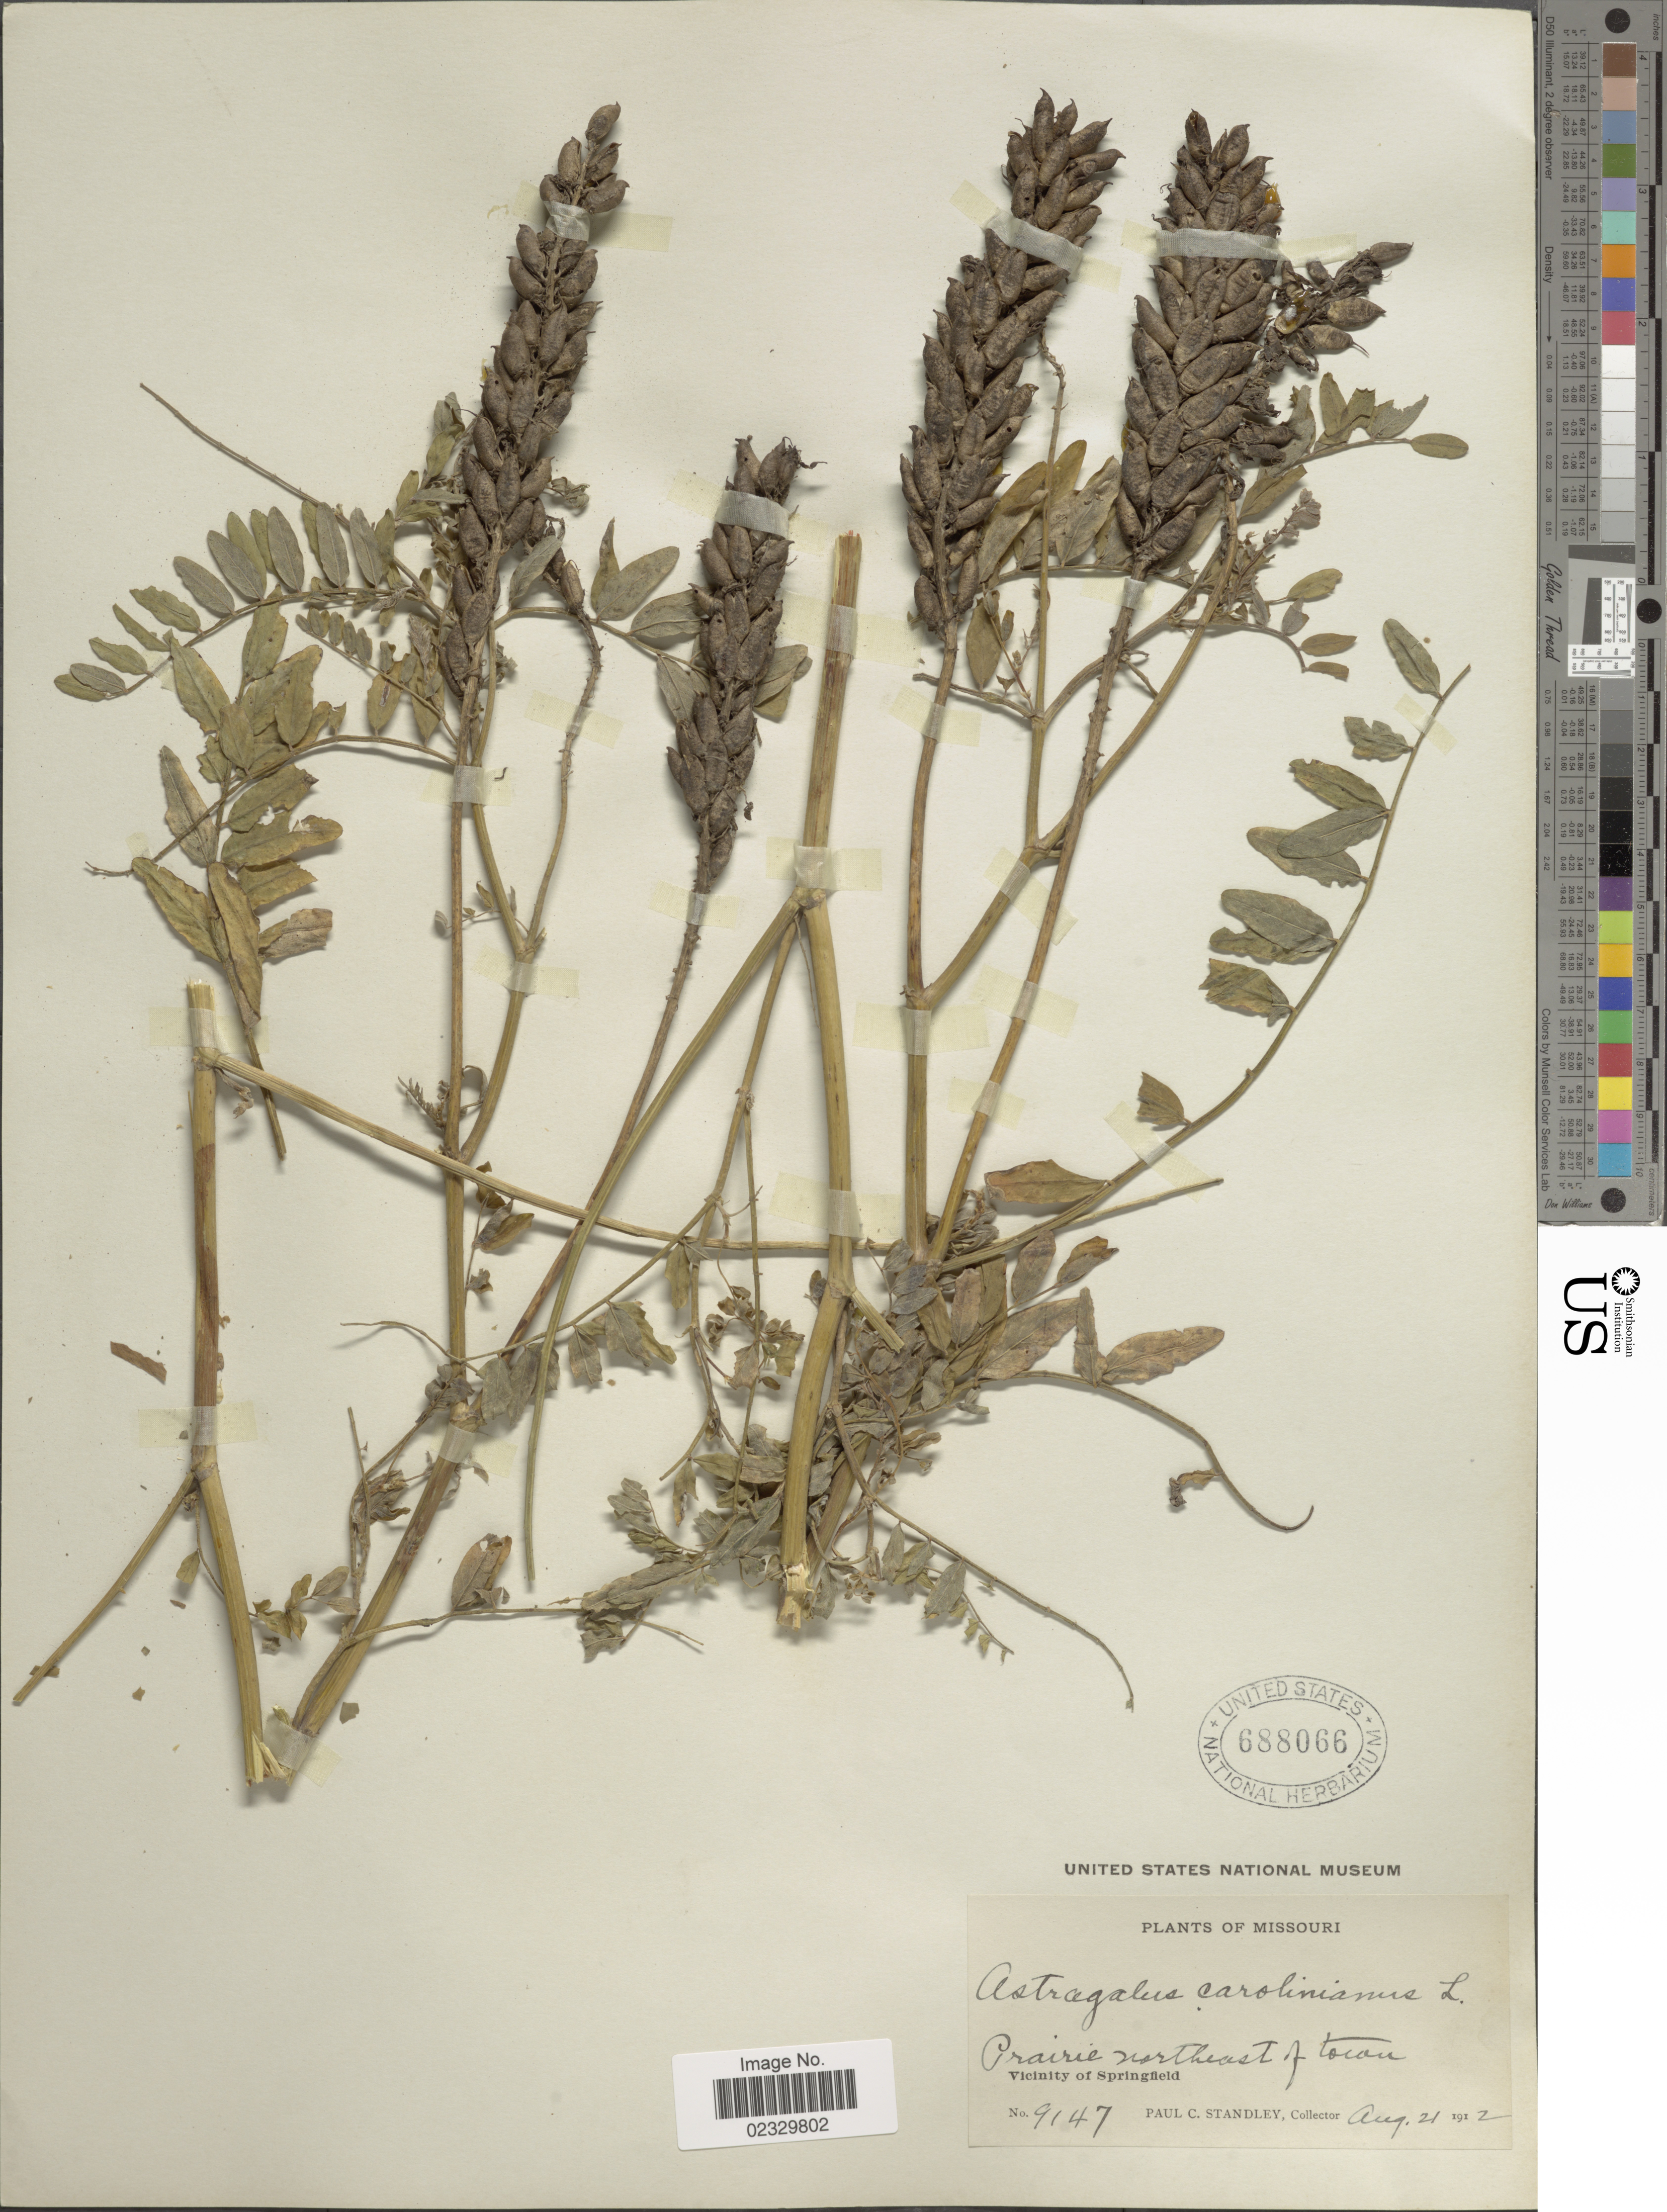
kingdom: Plantae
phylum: Tracheophyta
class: Magnoliopsida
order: Fabales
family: Fabaceae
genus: Astragalus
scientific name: Astragalus canadensis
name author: L.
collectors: P. C. Standley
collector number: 9147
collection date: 1912-08-21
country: United States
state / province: Missouri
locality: Prairie northeast of Tocan, Vicinity of Springfield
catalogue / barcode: US 688066